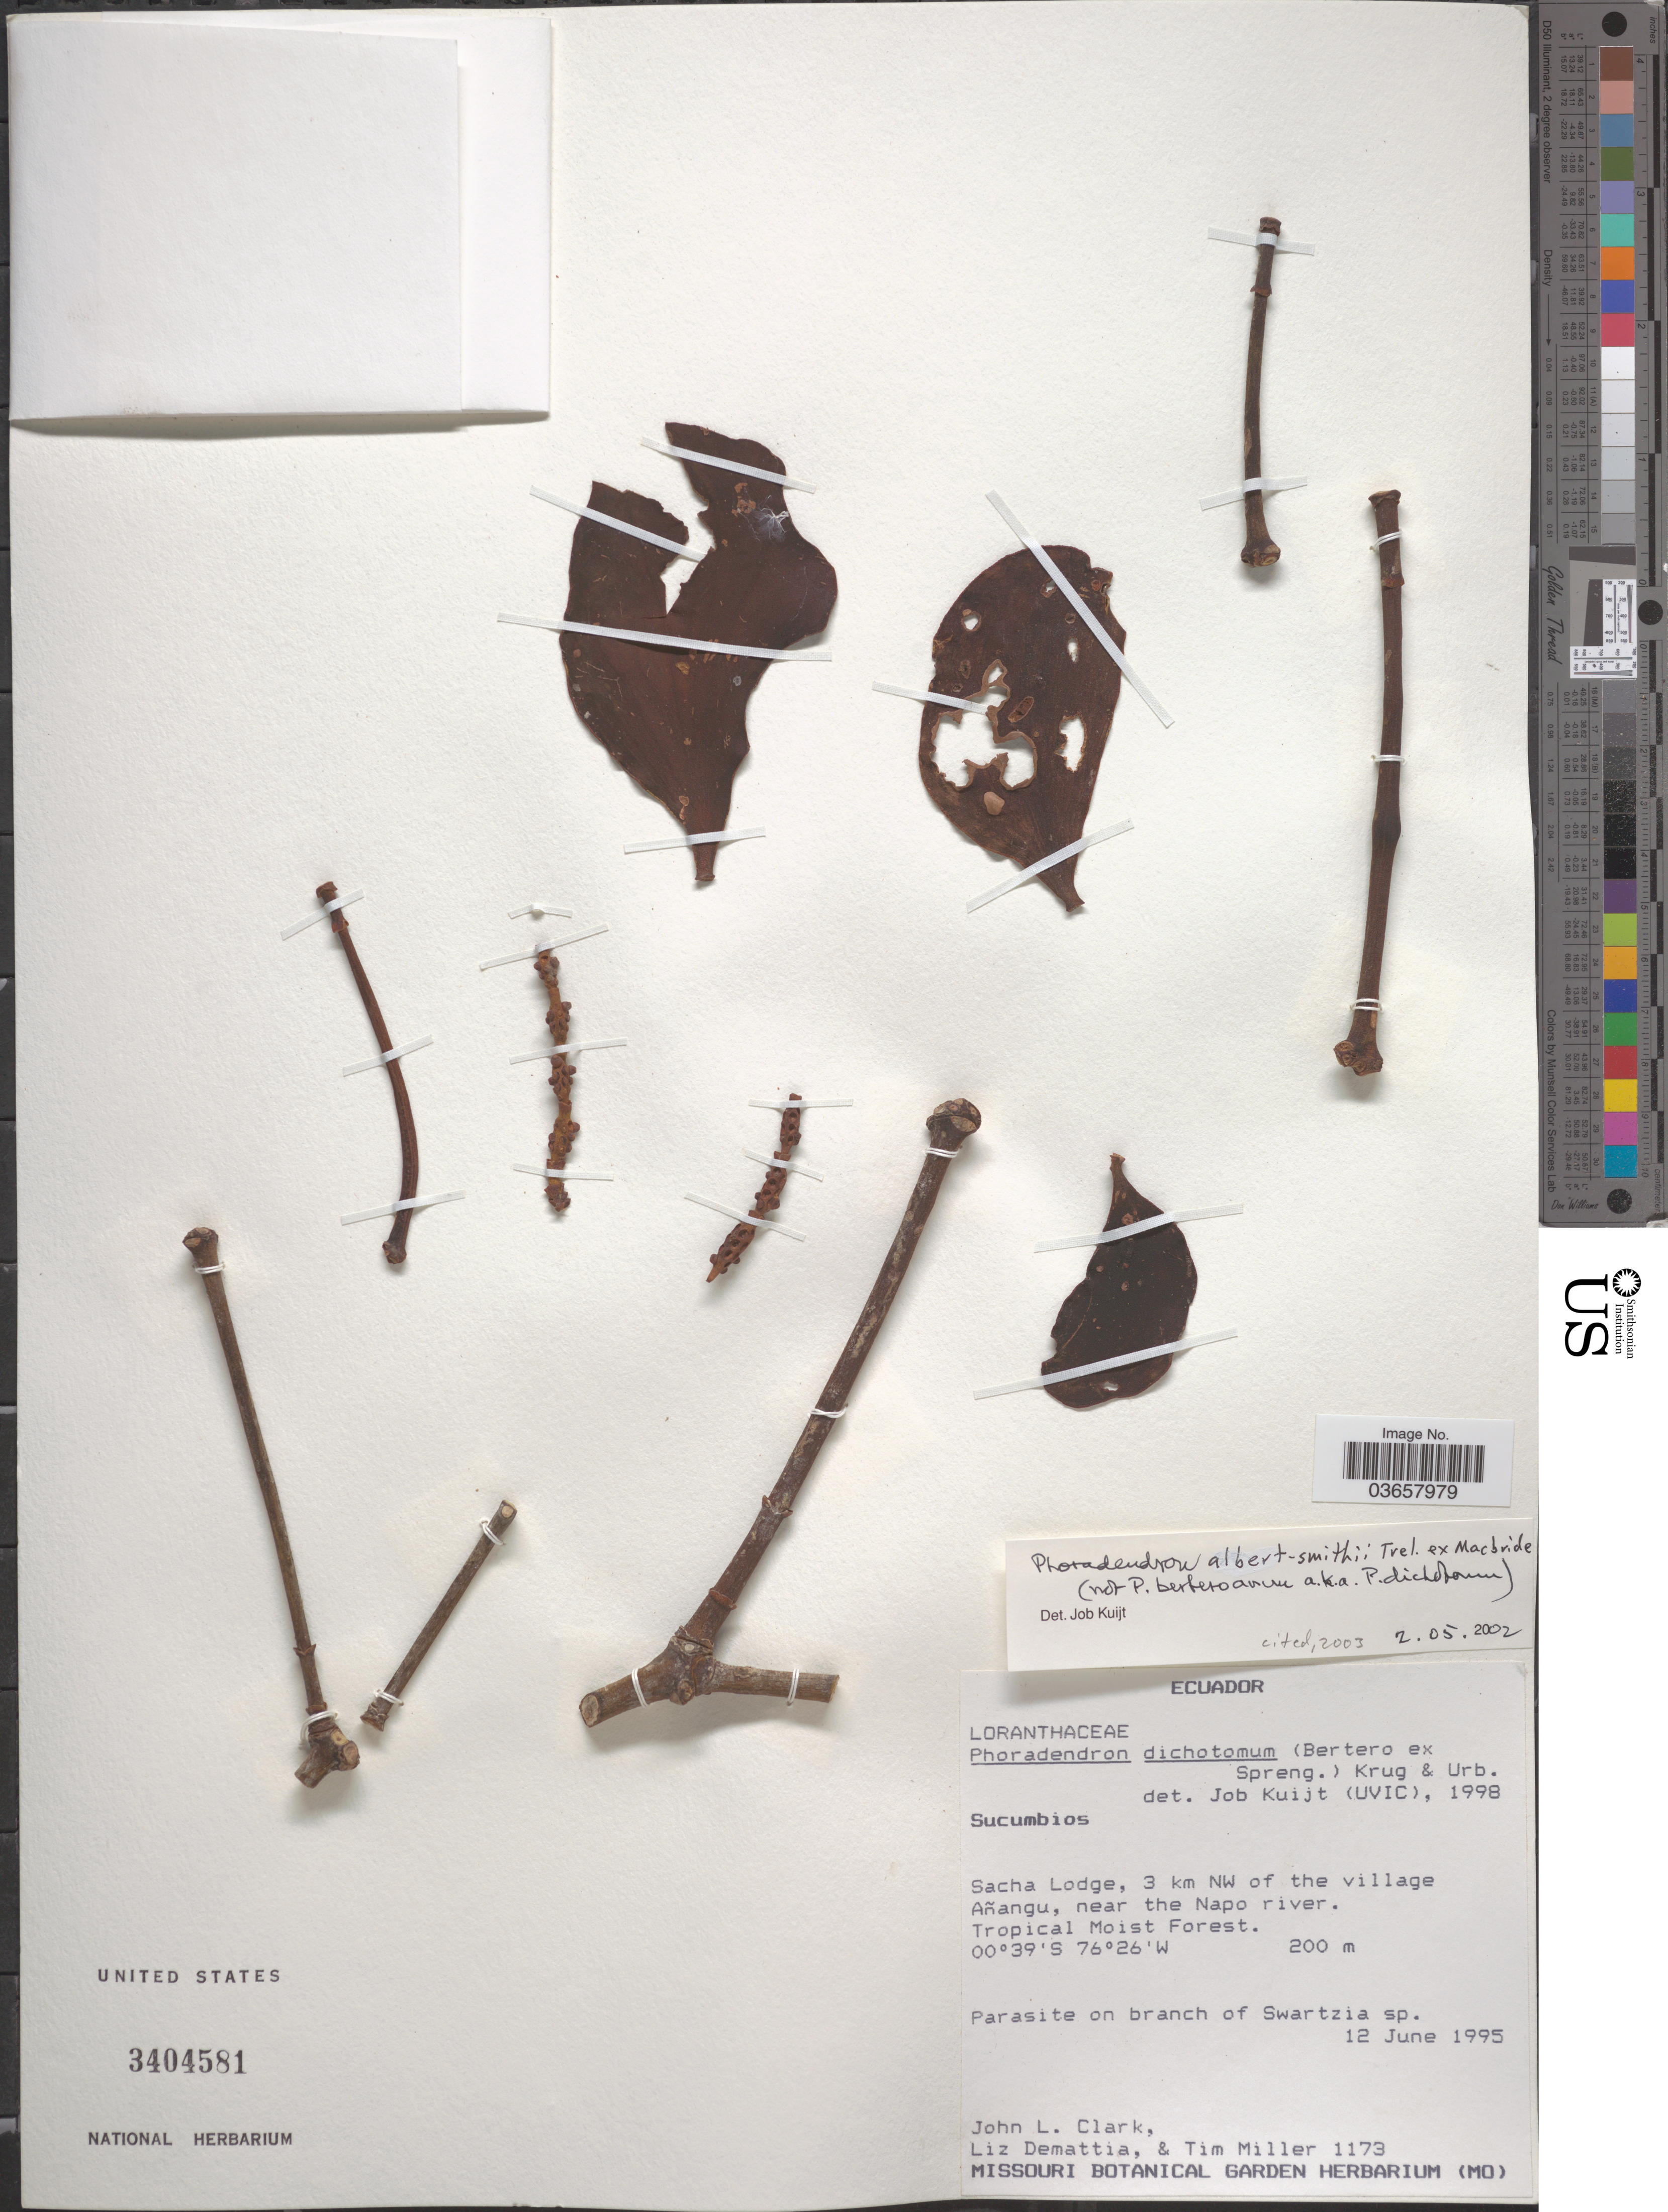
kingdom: Plantae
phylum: Tracheophyta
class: Magnoliopsida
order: Santalales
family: Viscaceae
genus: Phoradendron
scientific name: Phoradendron albert-smithii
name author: Trel. in J.F. Macbr.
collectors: J. L. Clark, L. Demattia & T. Miller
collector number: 1173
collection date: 1995-06-12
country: Ecuador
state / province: Sucumbíos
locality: Sacha Lodge, 3 km NW of the village Añangu, near the Napo river. Tropical Moist Forest.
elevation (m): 200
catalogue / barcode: US 3404581